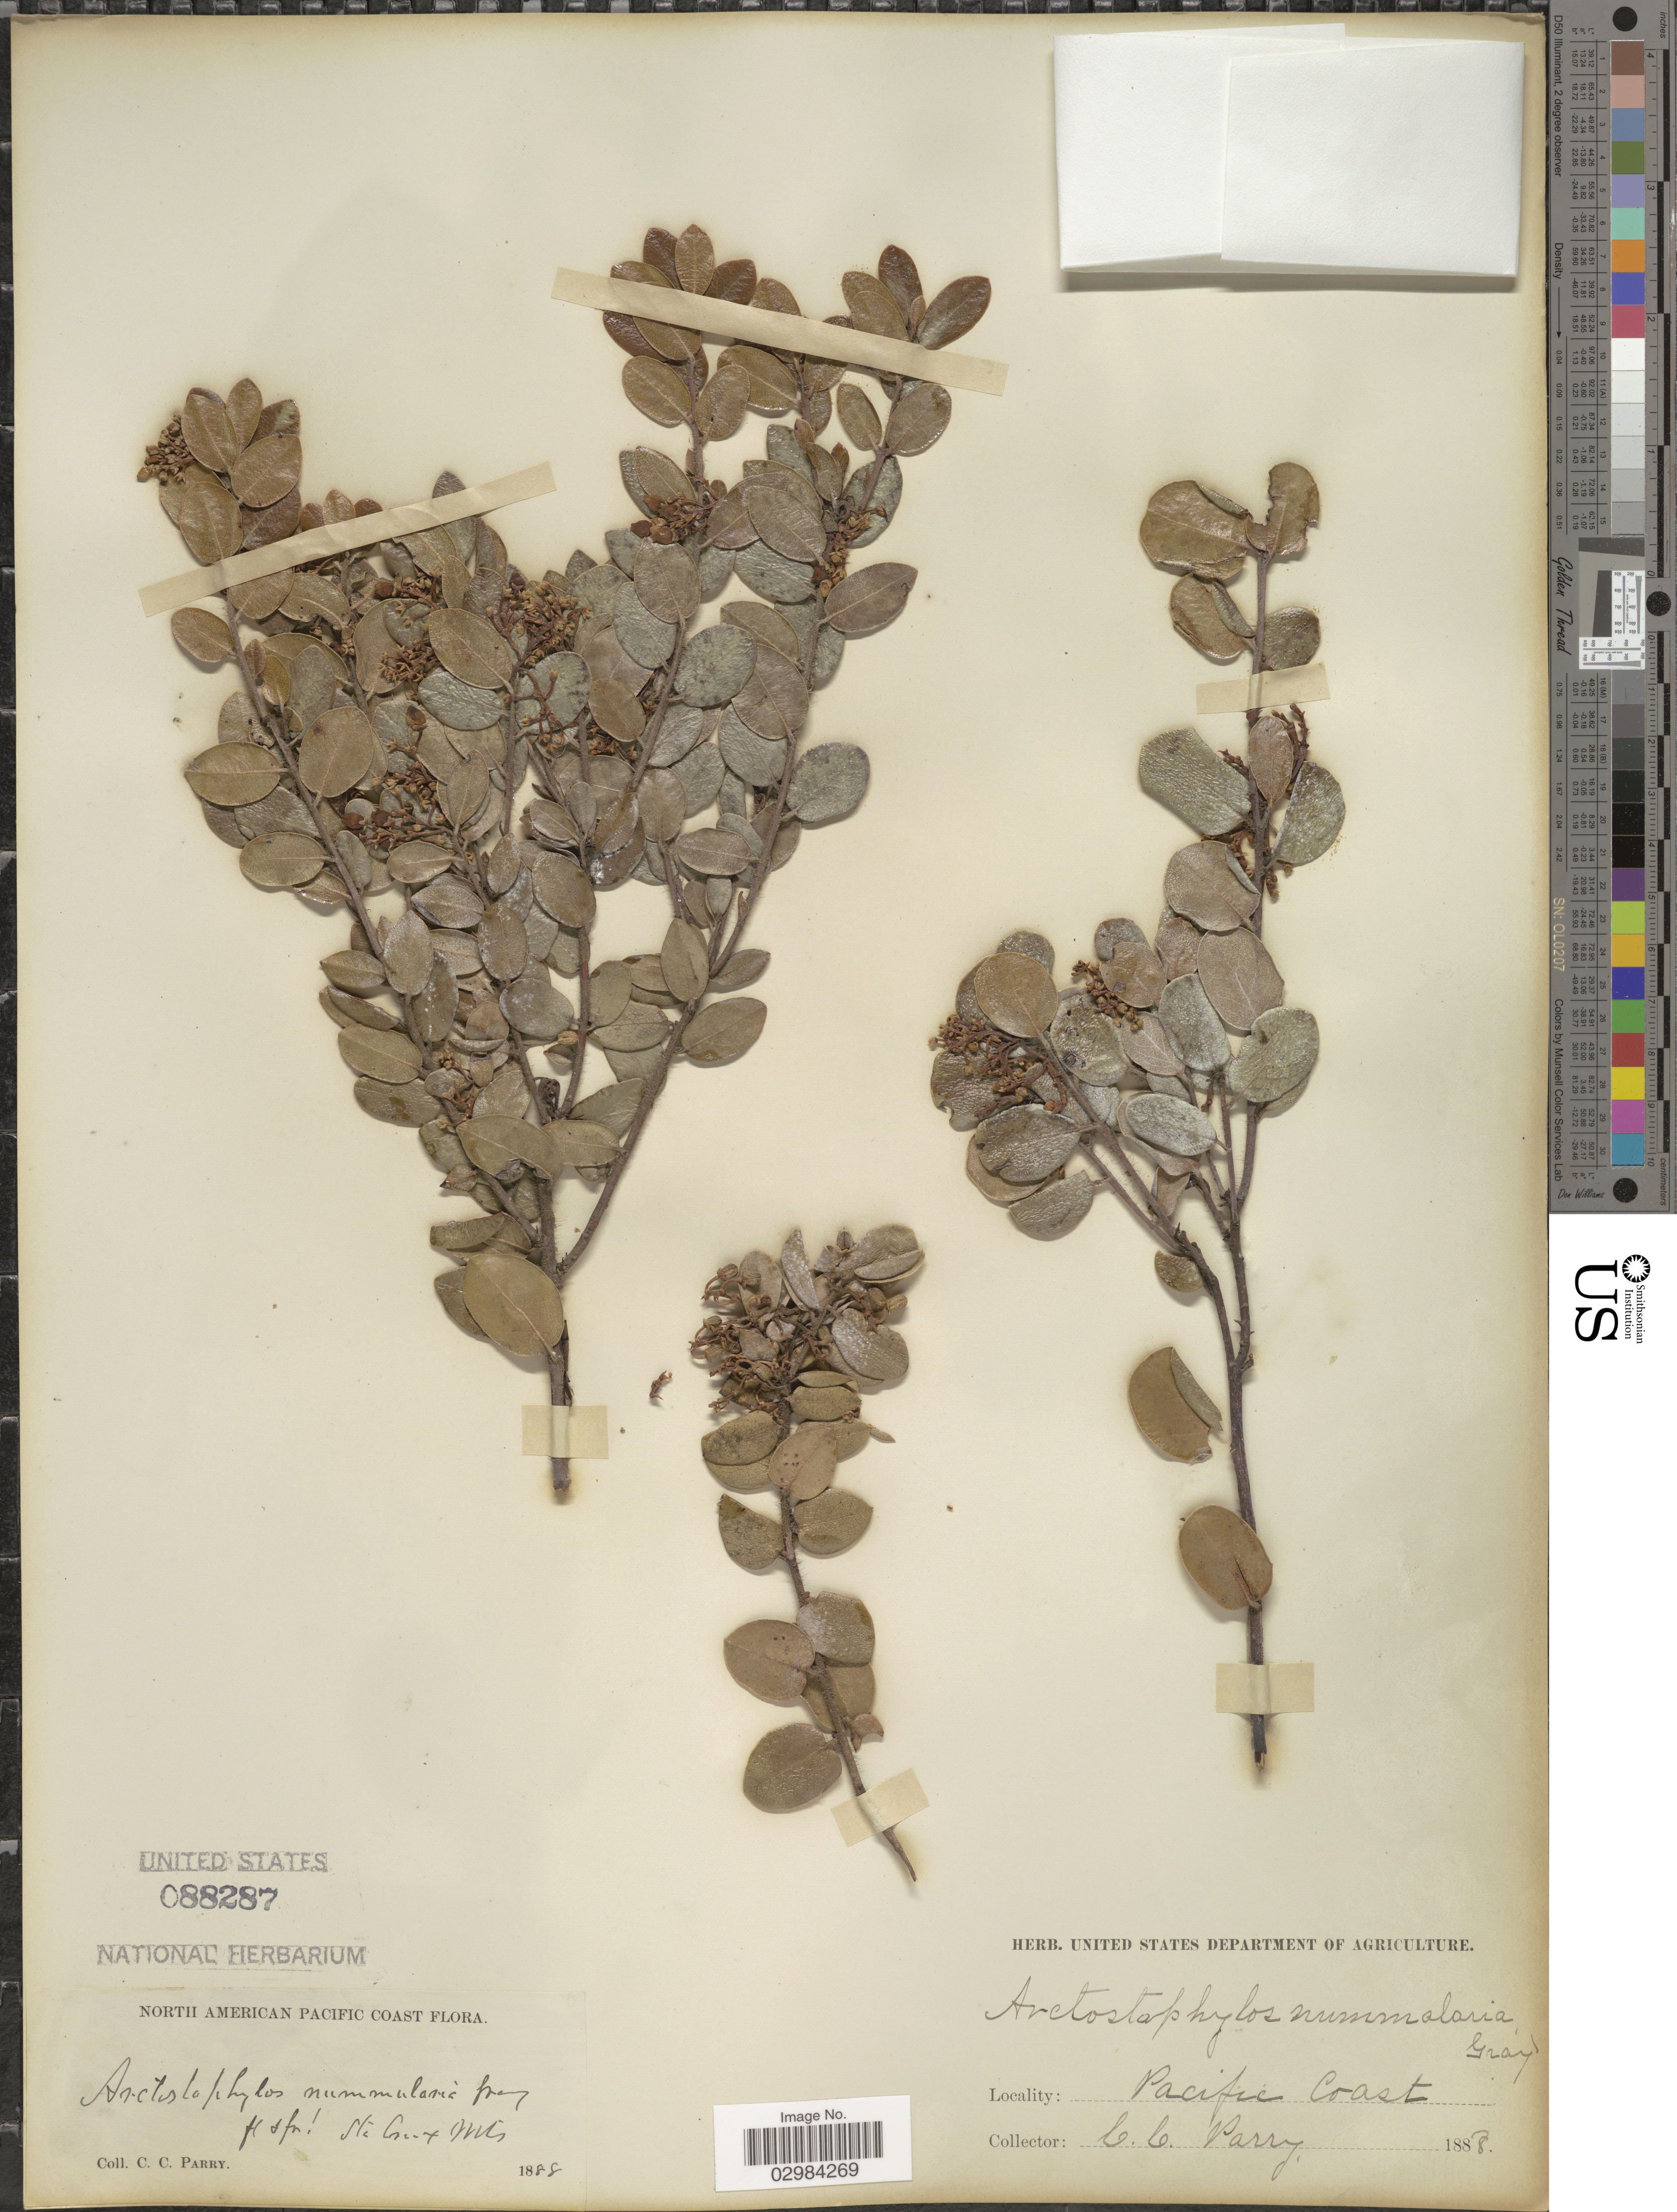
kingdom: Plantae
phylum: Tracheophyta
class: Magnoliopsida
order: Ericales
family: Ericaceae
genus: Arctostaphylos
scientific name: Arctostaphylos nummularia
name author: A. Gray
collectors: C. C. Parry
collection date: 1888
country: United States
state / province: California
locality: Pacific Coast, Sta Cruz Mts.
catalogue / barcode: US 88287